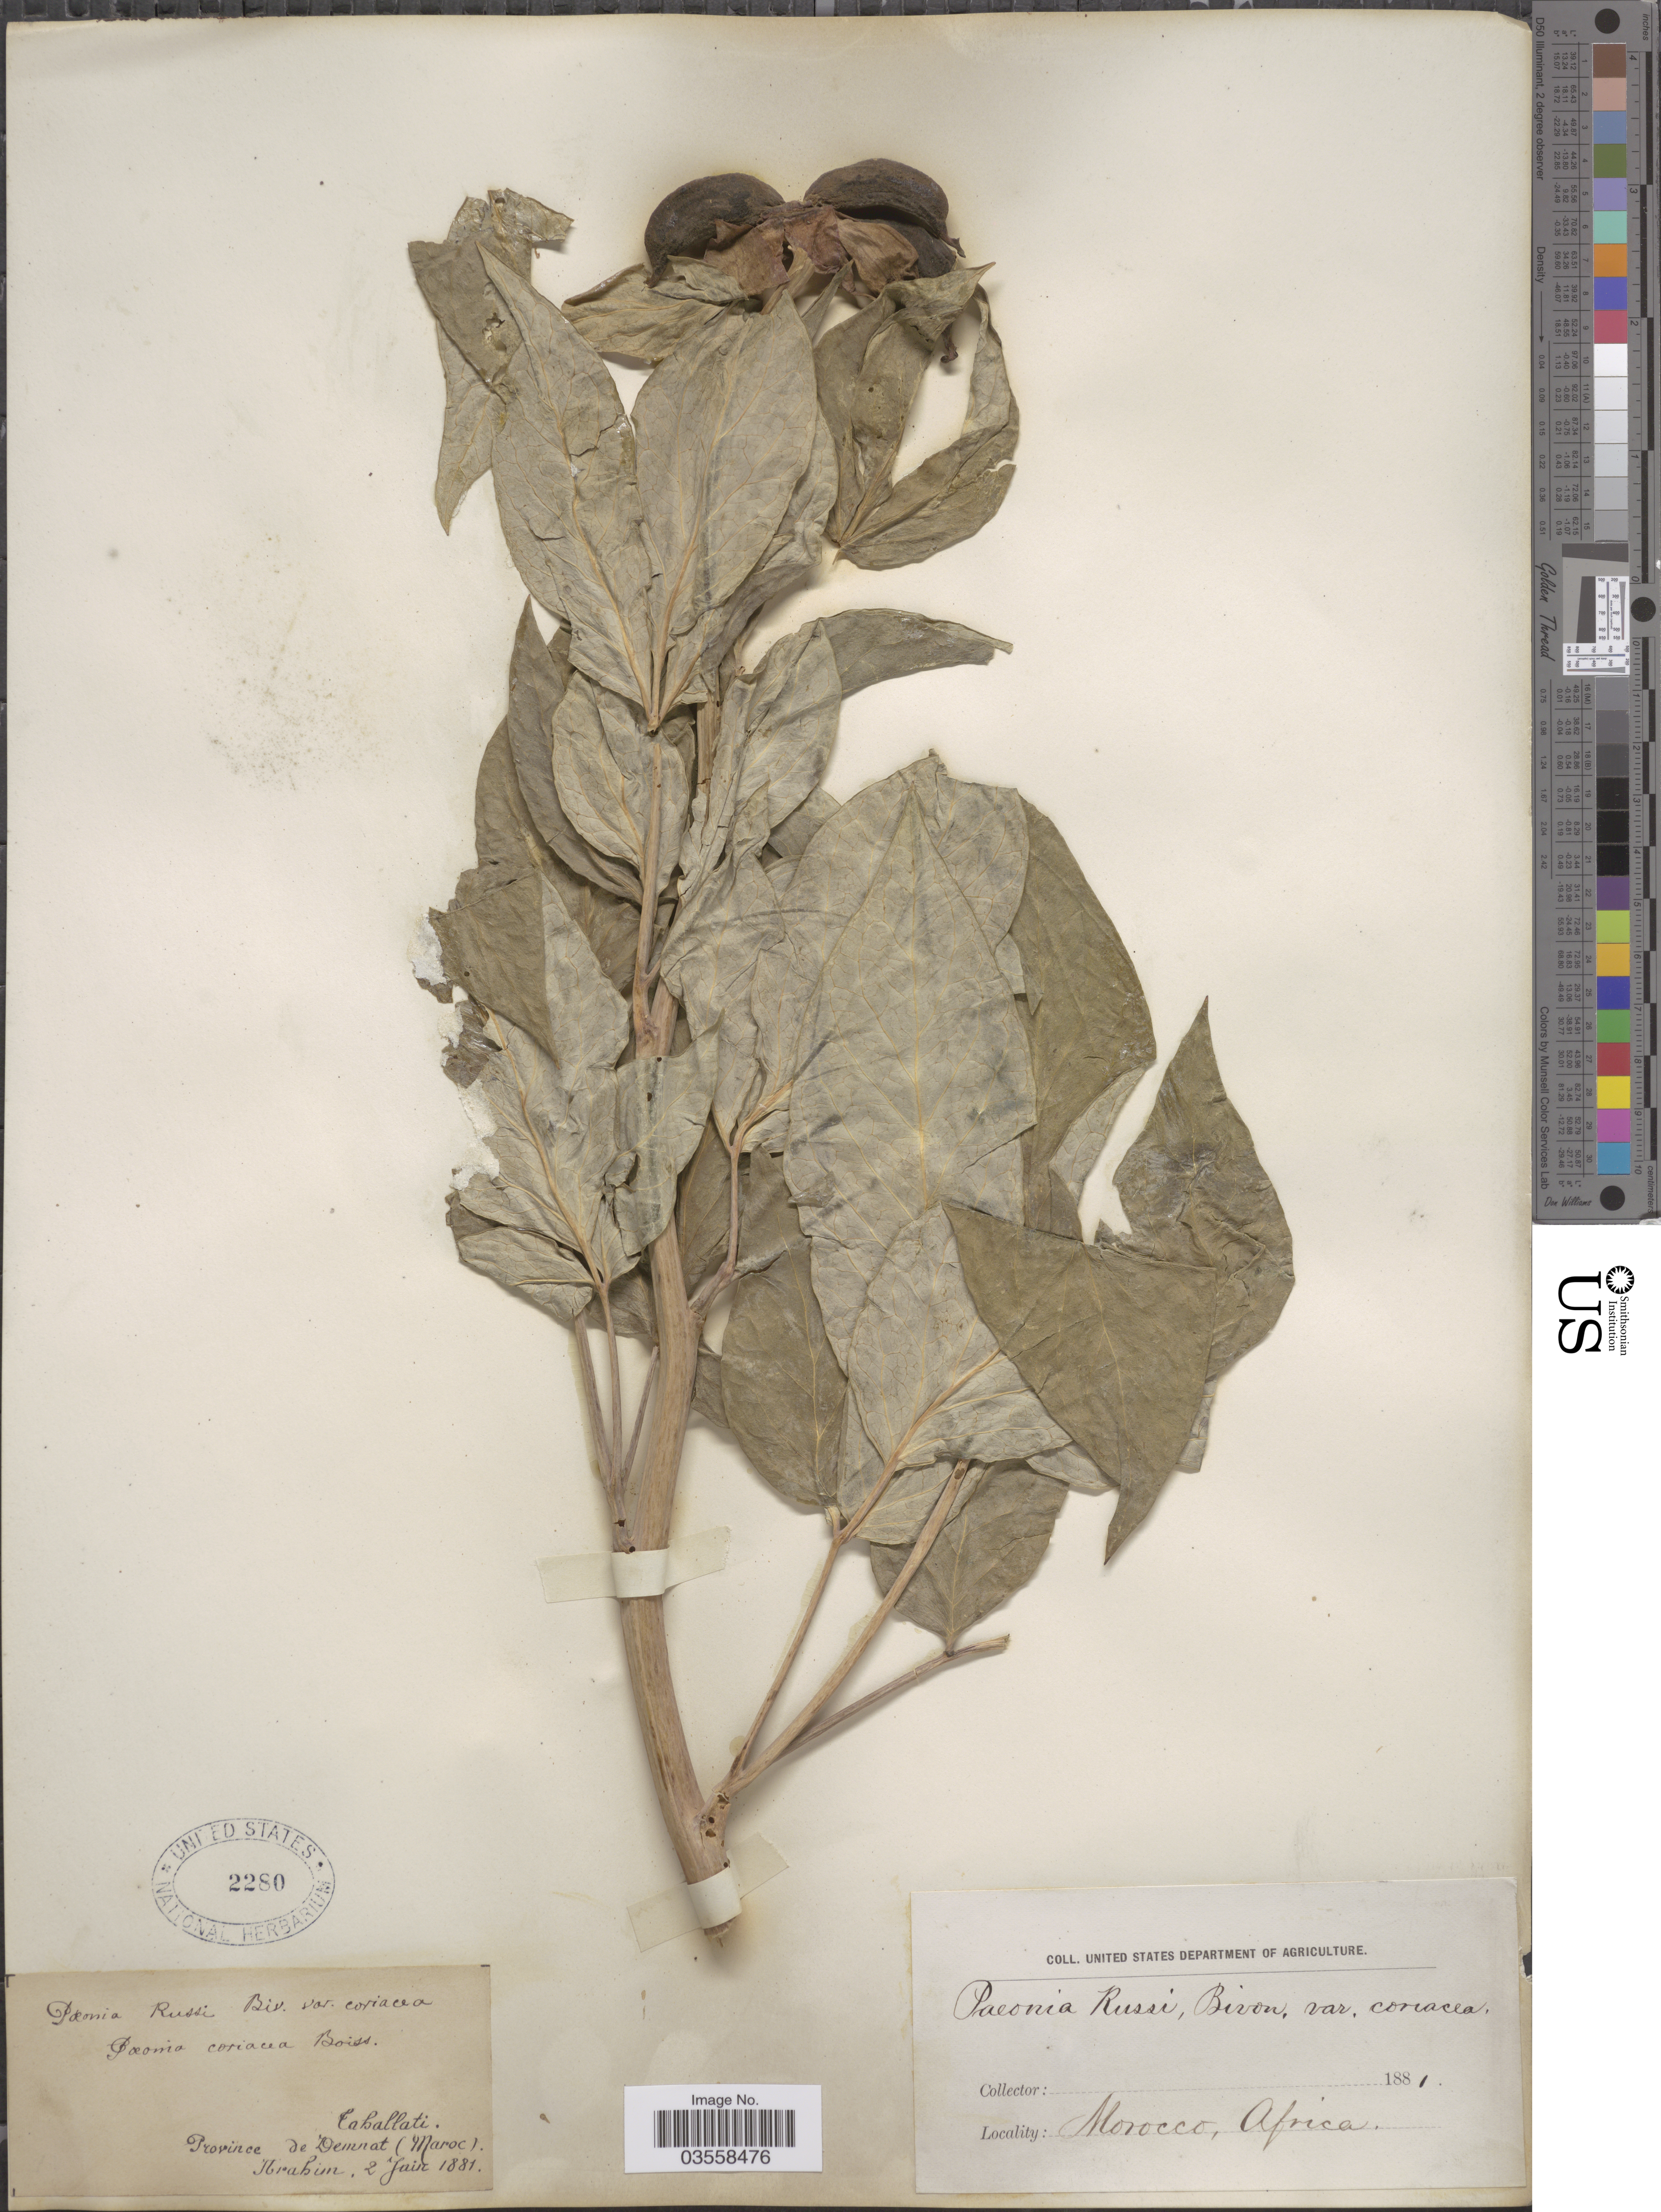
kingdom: Plantae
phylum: Tracheophyta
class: Magnoliopsida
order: Saxifragales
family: Paeoniaceae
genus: Paeonia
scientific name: Paeonia coriacea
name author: Boiss.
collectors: -. Ibrahim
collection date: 1881-06-02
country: Morocco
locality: Tahallati. Province de Demnat (Maroc).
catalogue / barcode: US 2280